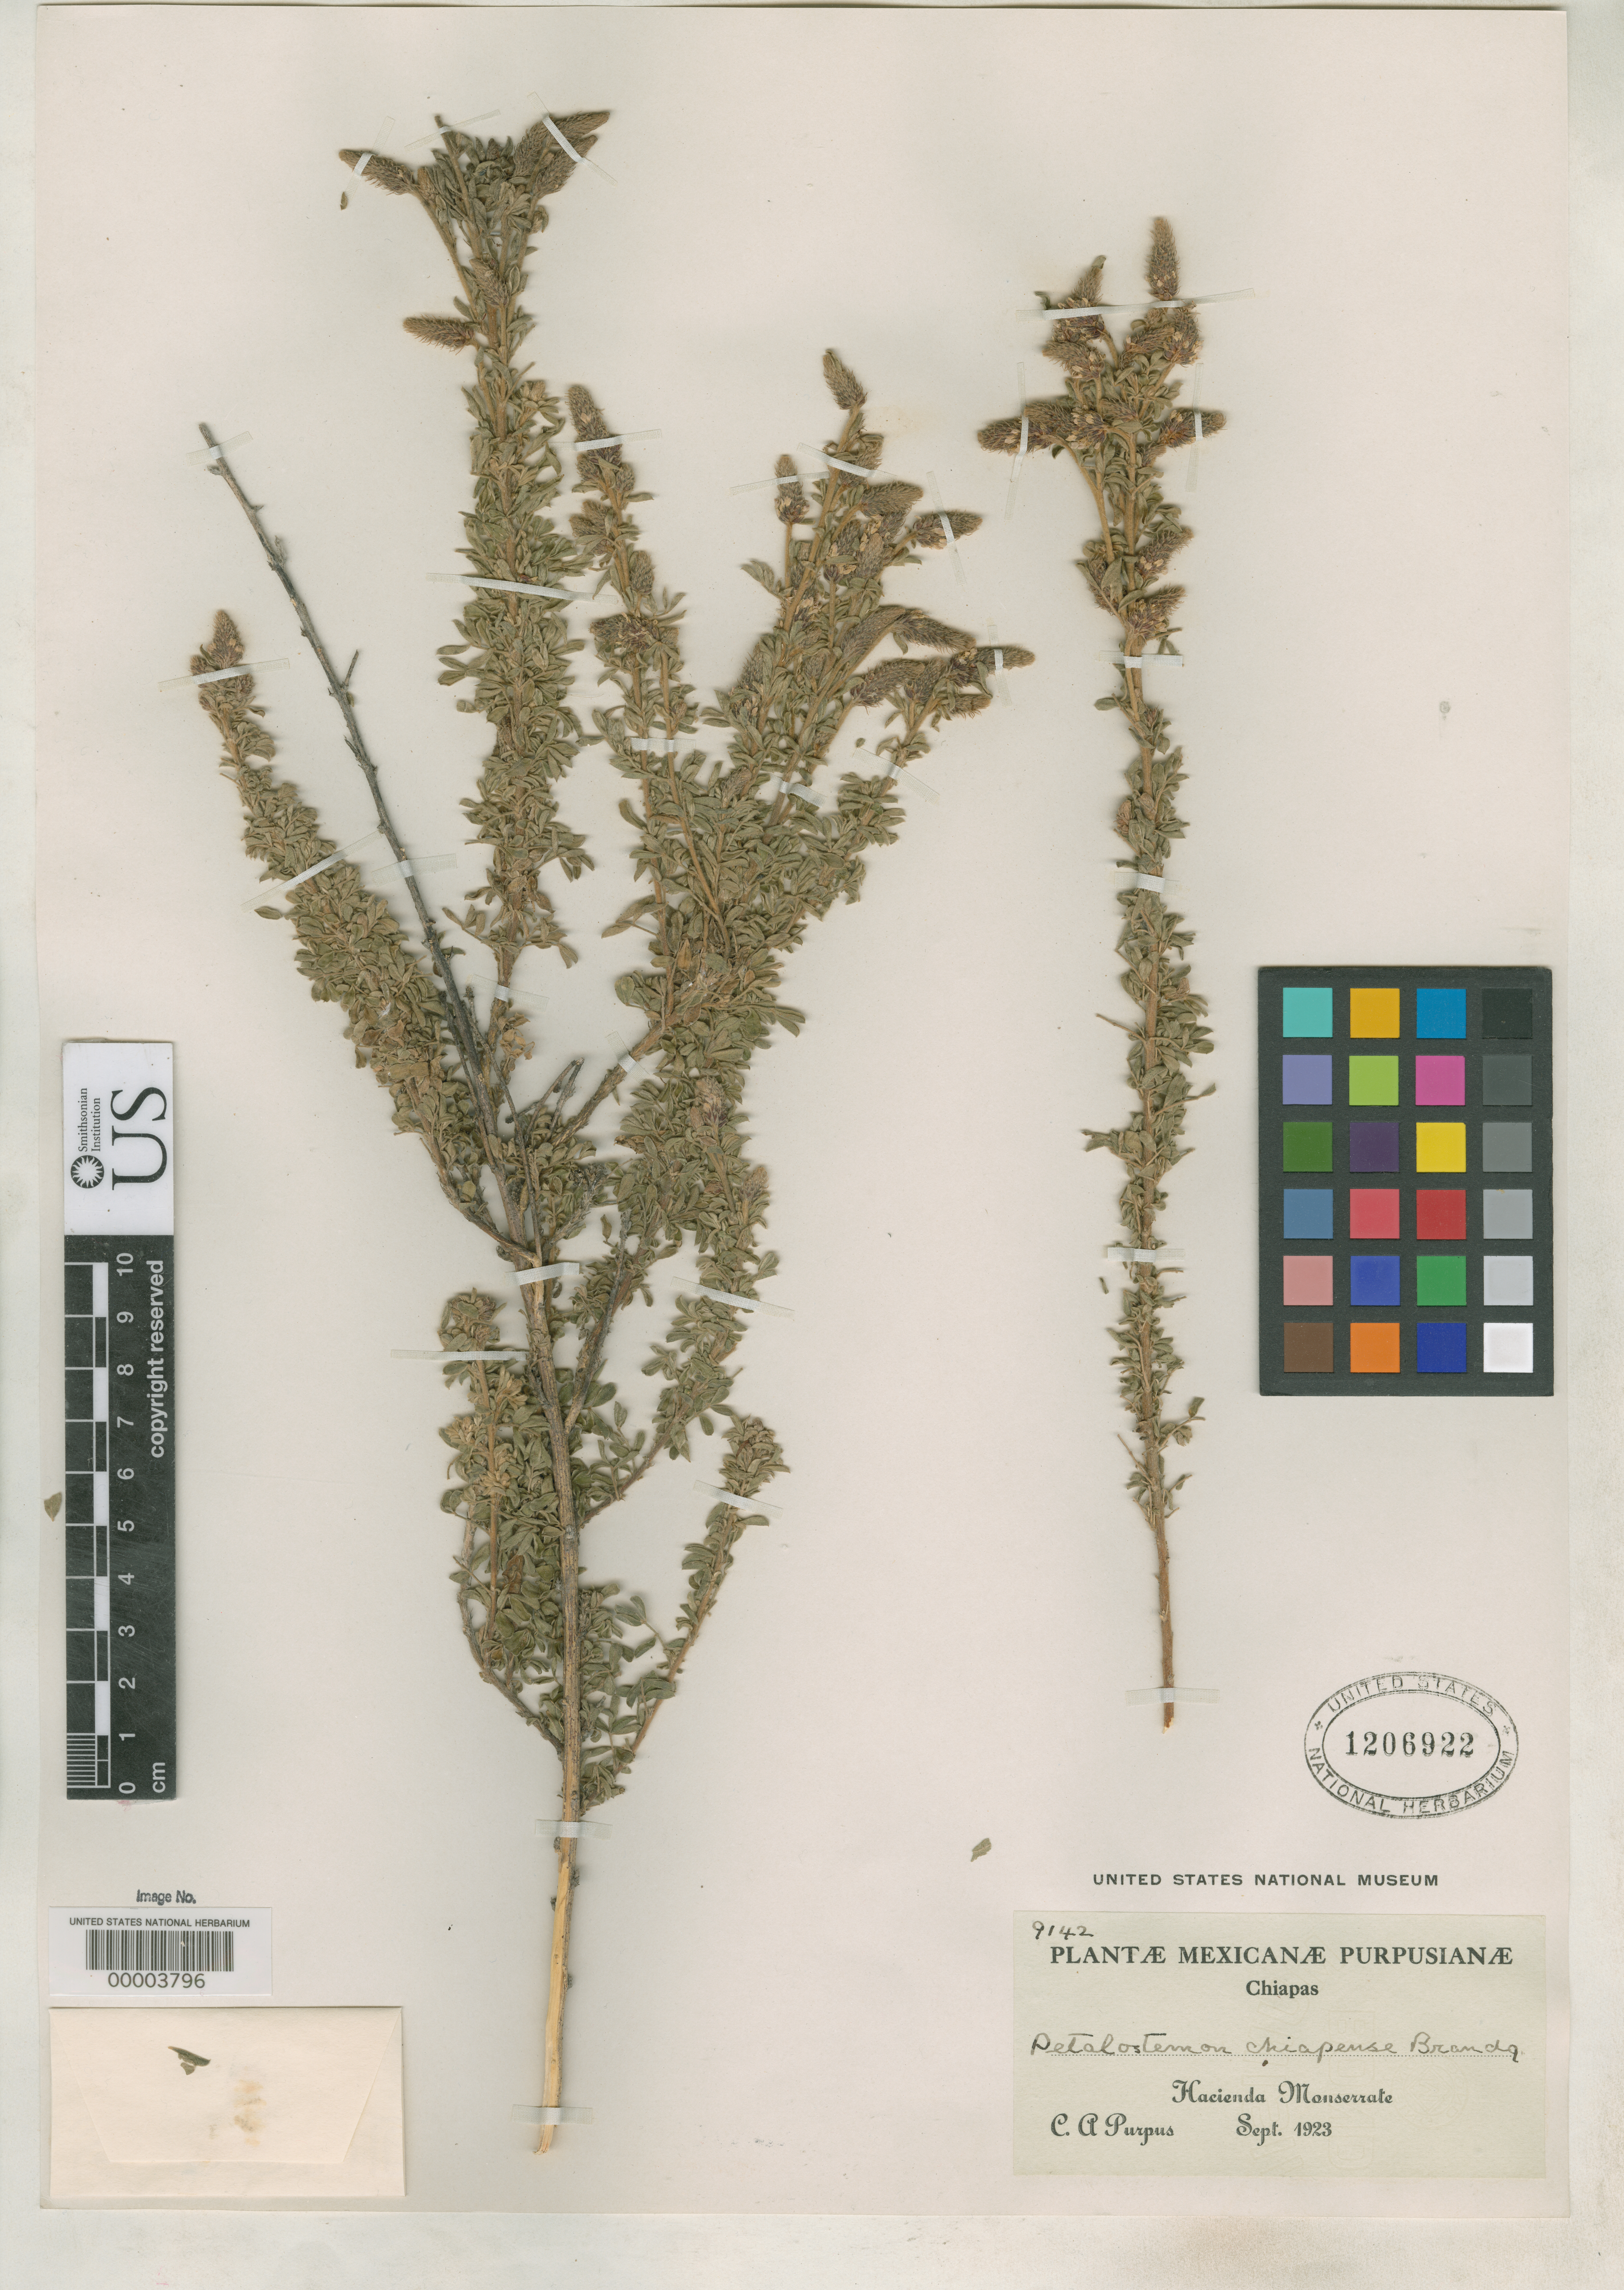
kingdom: Plantae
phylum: Tracheophyta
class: Magnoliopsida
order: Fabales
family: Fabaceae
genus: Petalostemon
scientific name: Petalostemon chiapense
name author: Brandegee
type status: Isotype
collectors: C. A. Purpus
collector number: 9142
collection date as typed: Sep 1923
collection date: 1923-09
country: Mexico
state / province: Chiapas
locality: Near Hacienda Monserrate.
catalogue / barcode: US 1206922